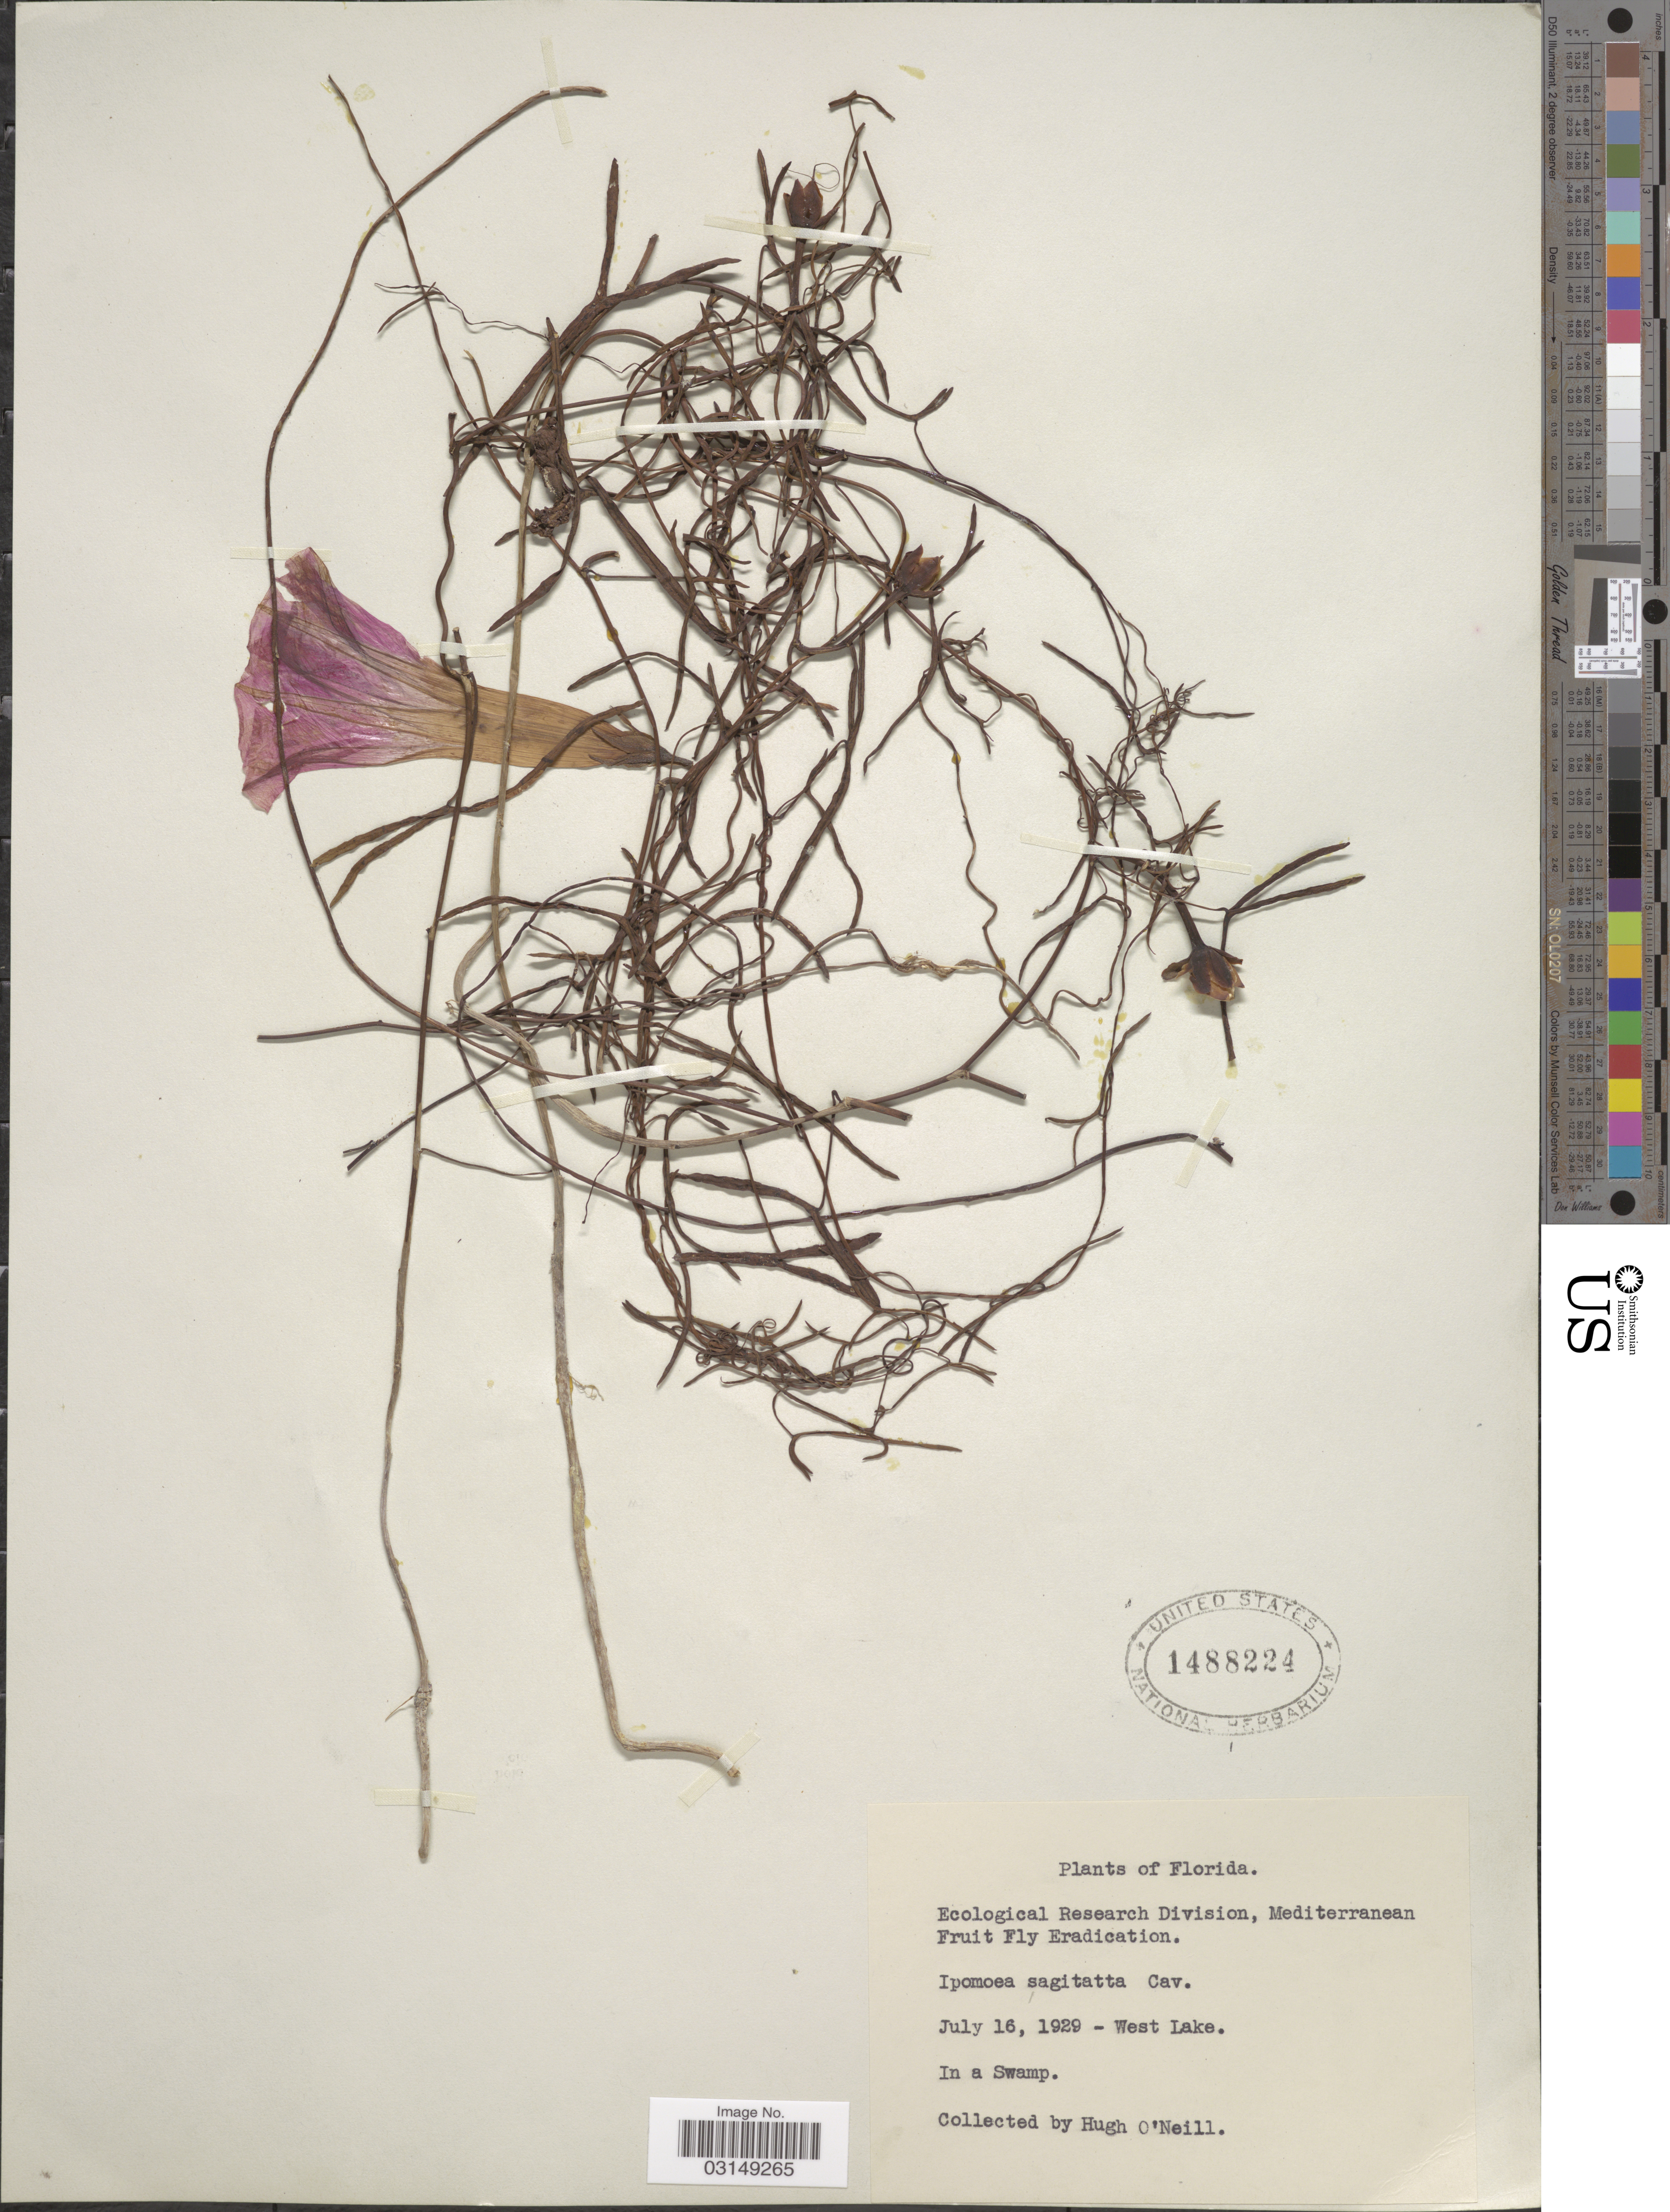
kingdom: Plantae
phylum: Tracheophyta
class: Magnoliopsida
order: Solanales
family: Convolvulaceae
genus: Ipomoea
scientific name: Ipomoea sagittata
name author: Poir.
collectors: H. O'Neill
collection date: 1929-07-16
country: United States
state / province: Florida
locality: West Lake.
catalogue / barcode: US 1488224